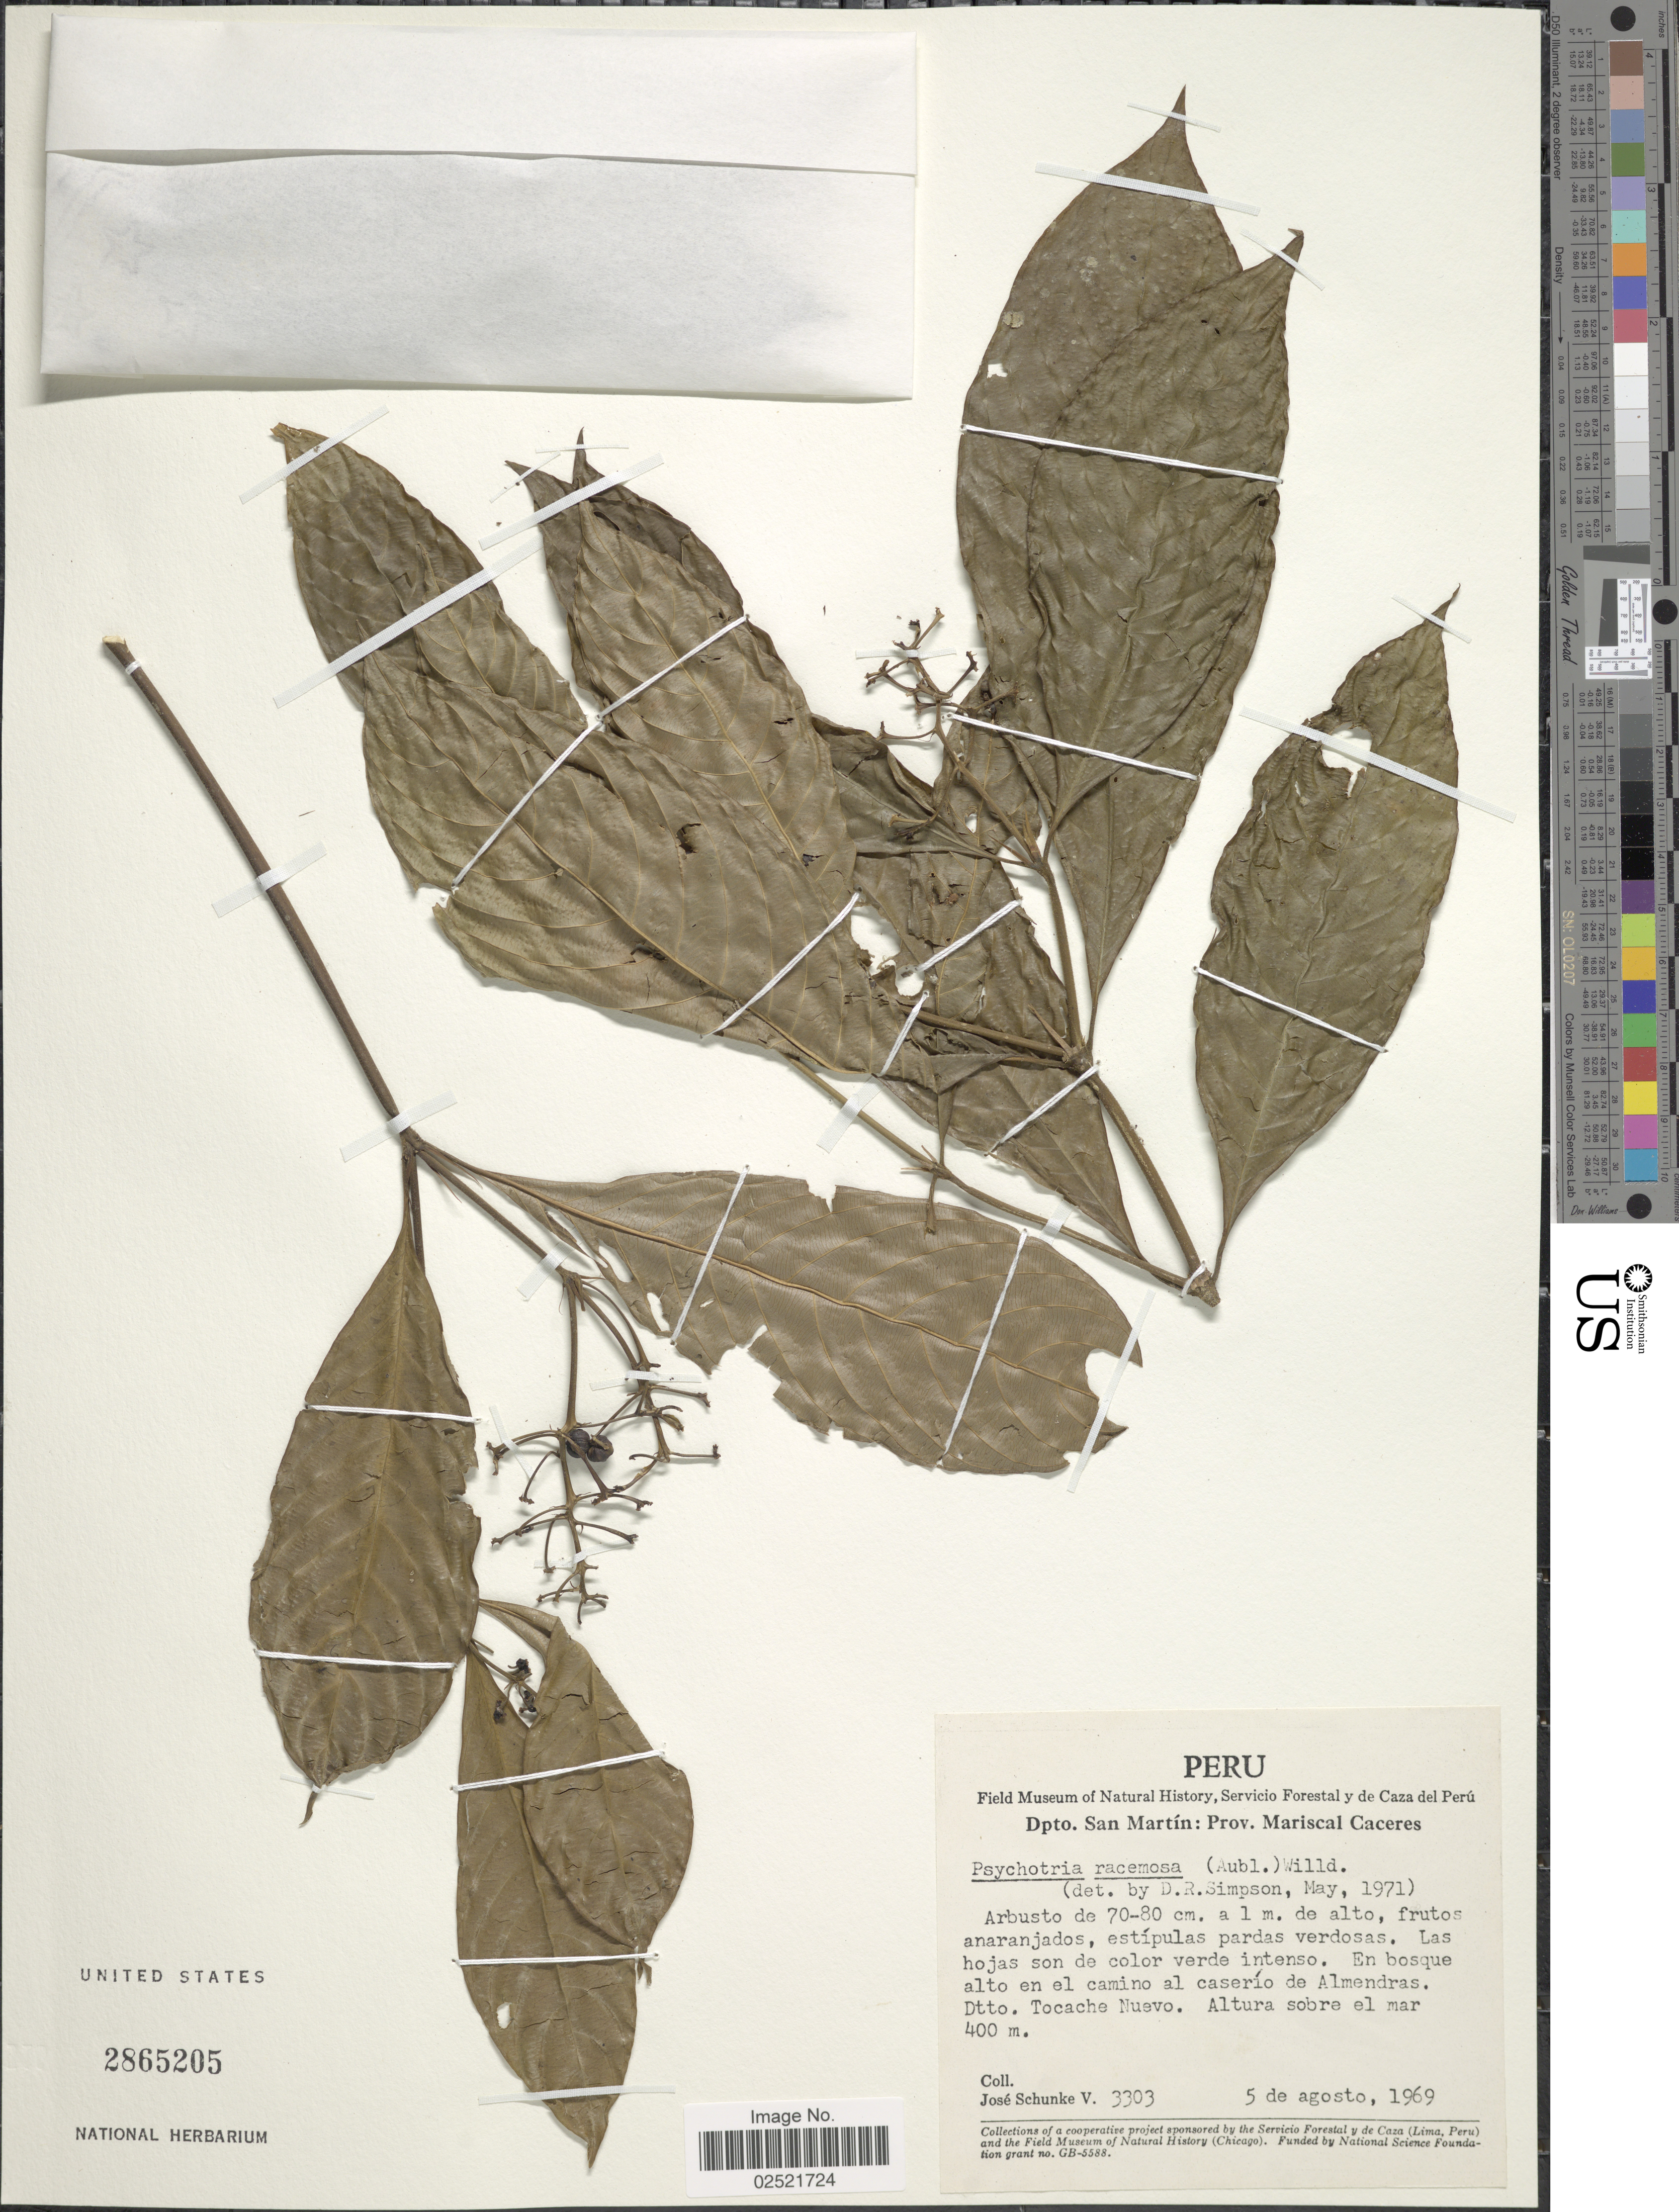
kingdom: Plantae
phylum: Tracheophyta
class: Magnoliopsida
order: Gentianales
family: Rubiaceae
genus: Psychotria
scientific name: Psychotria racemosa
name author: (Aubl.) Raeuschel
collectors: J. Schunke Vigo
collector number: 3303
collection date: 1969-08-05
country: Peru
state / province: San Martín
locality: Prov. Mariscal Caceres, en el camino al caserio de Almendras, Dtto. Tocache Nuevo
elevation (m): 400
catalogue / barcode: US 2865205